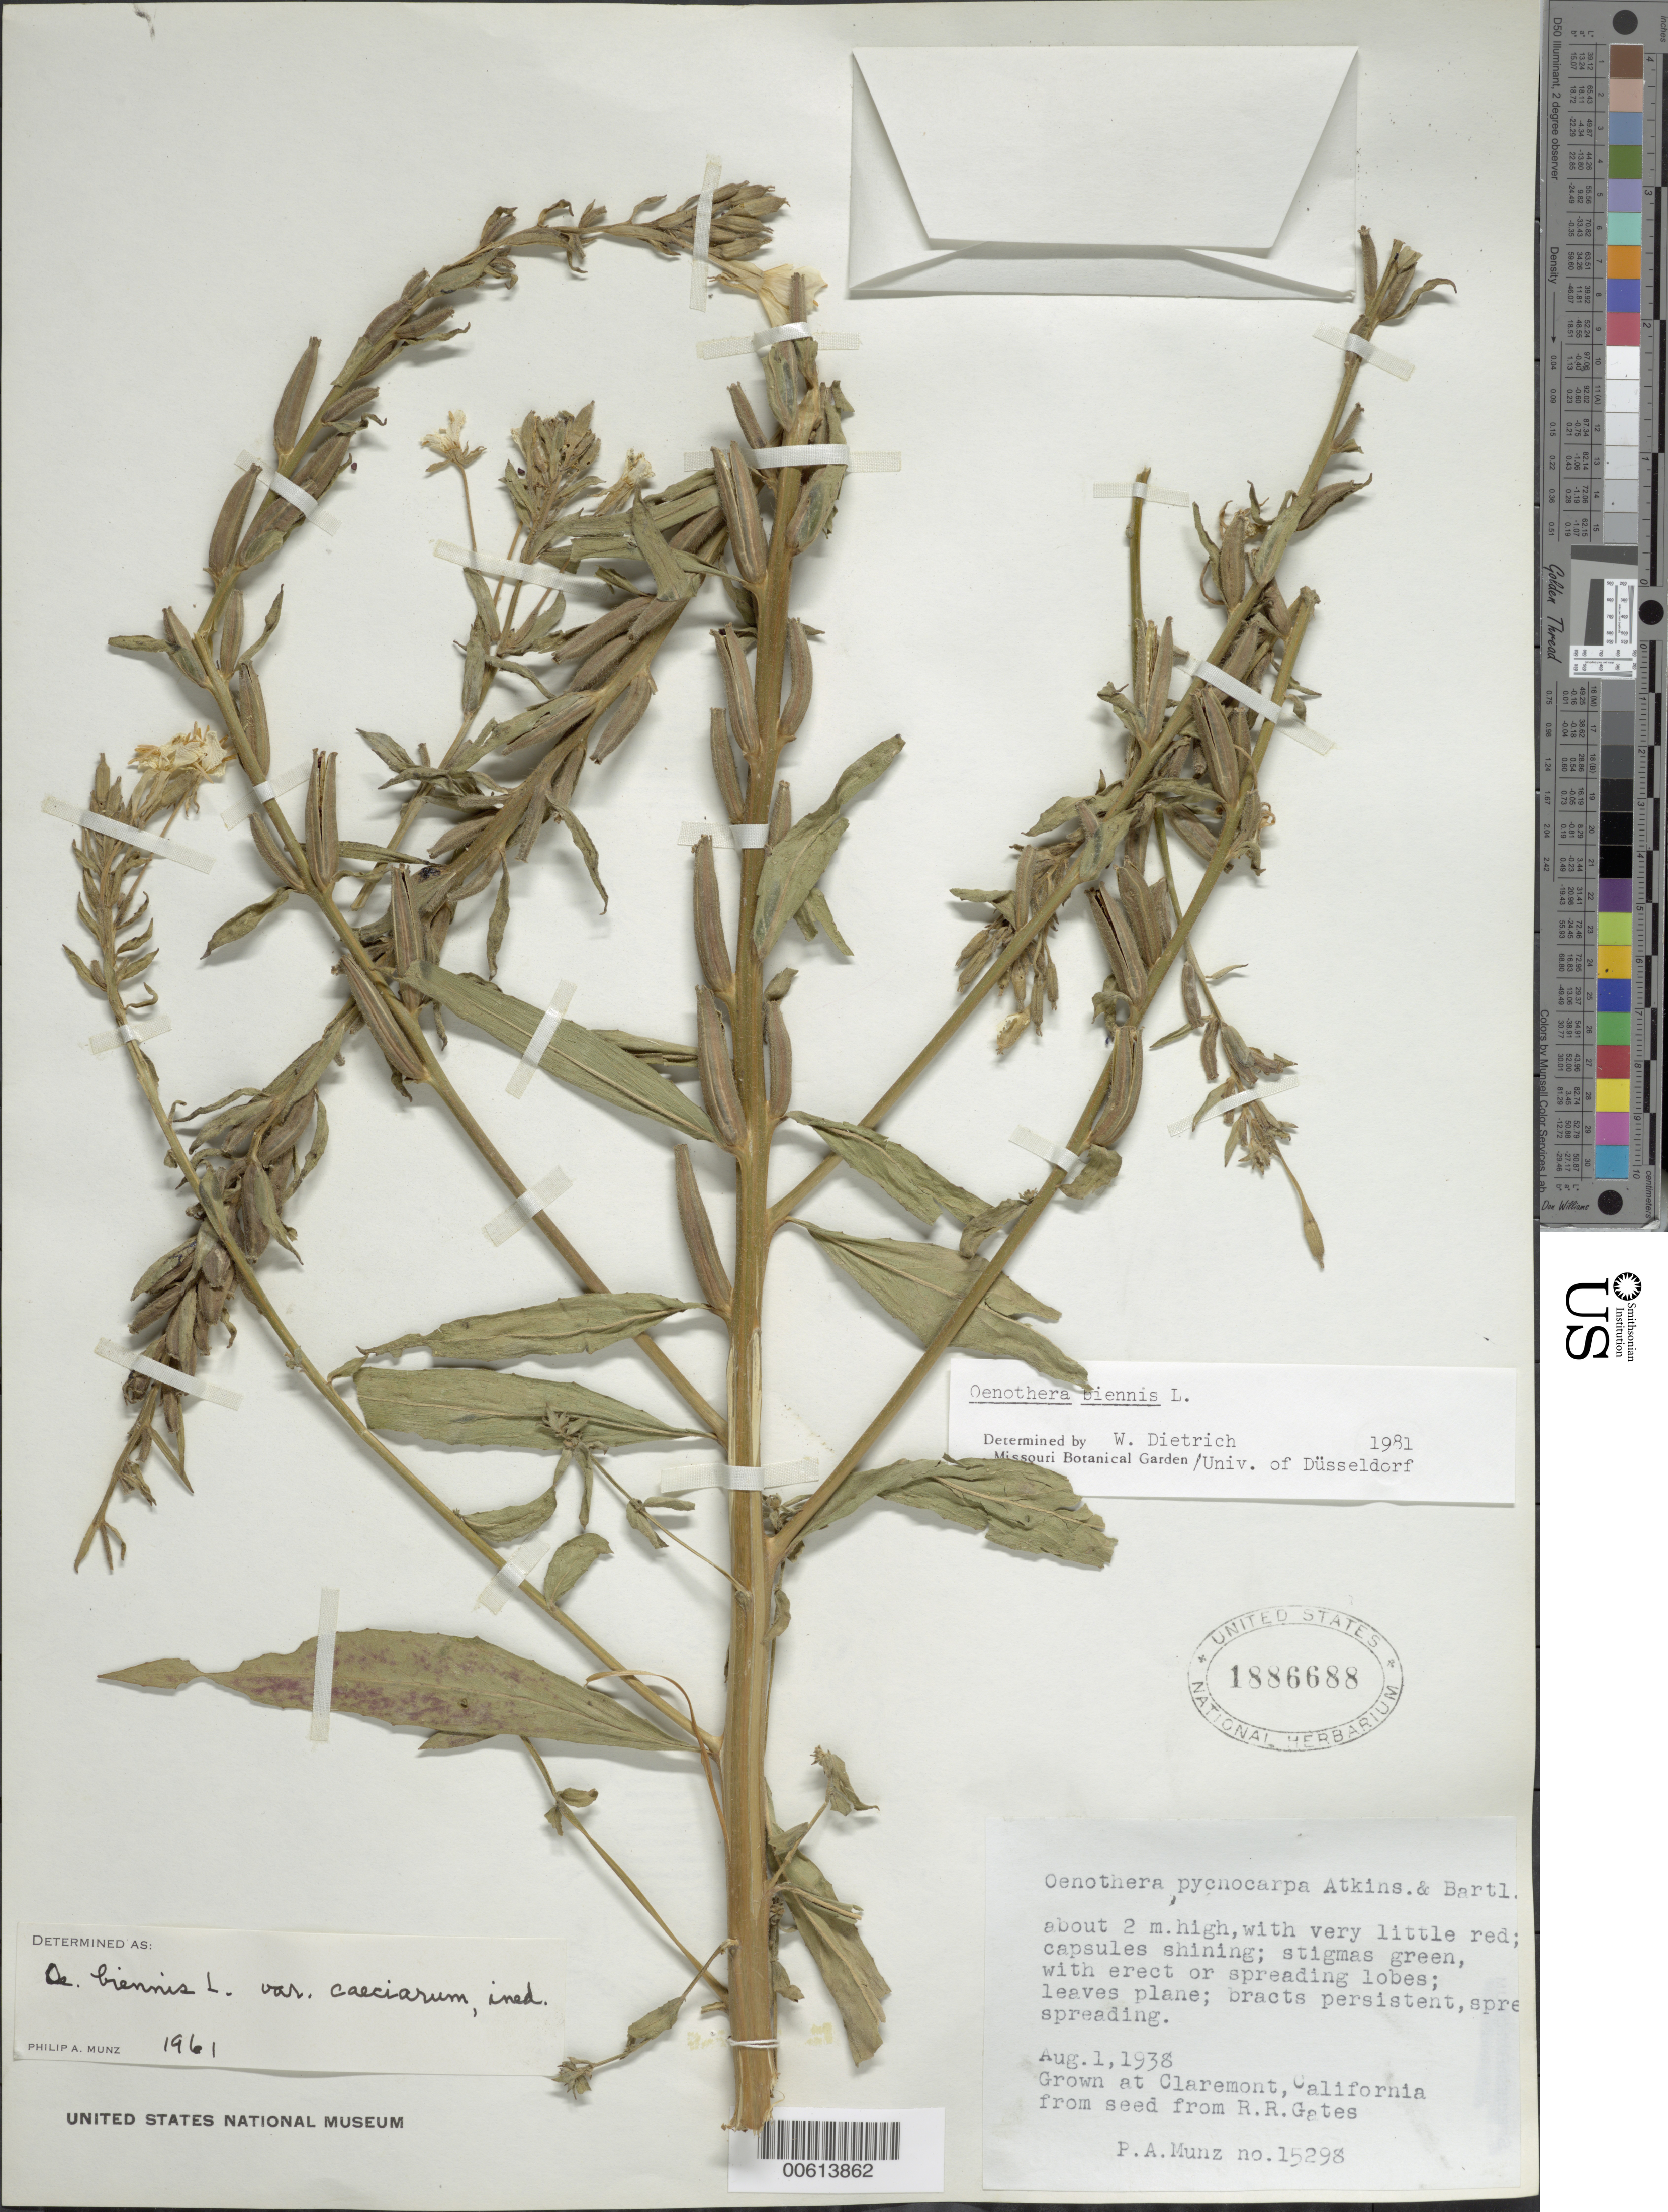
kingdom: Plantae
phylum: Tracheophyta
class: Magnoliopsida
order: Myrtales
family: Onagraceae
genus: Oenothera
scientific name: Oenothera biennis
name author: L.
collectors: P. A. Munz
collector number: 15298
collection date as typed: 01 Aug 1938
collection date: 1938-08-01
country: United States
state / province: California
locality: Claremont, Pomona College Herbarium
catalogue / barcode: US 1886688